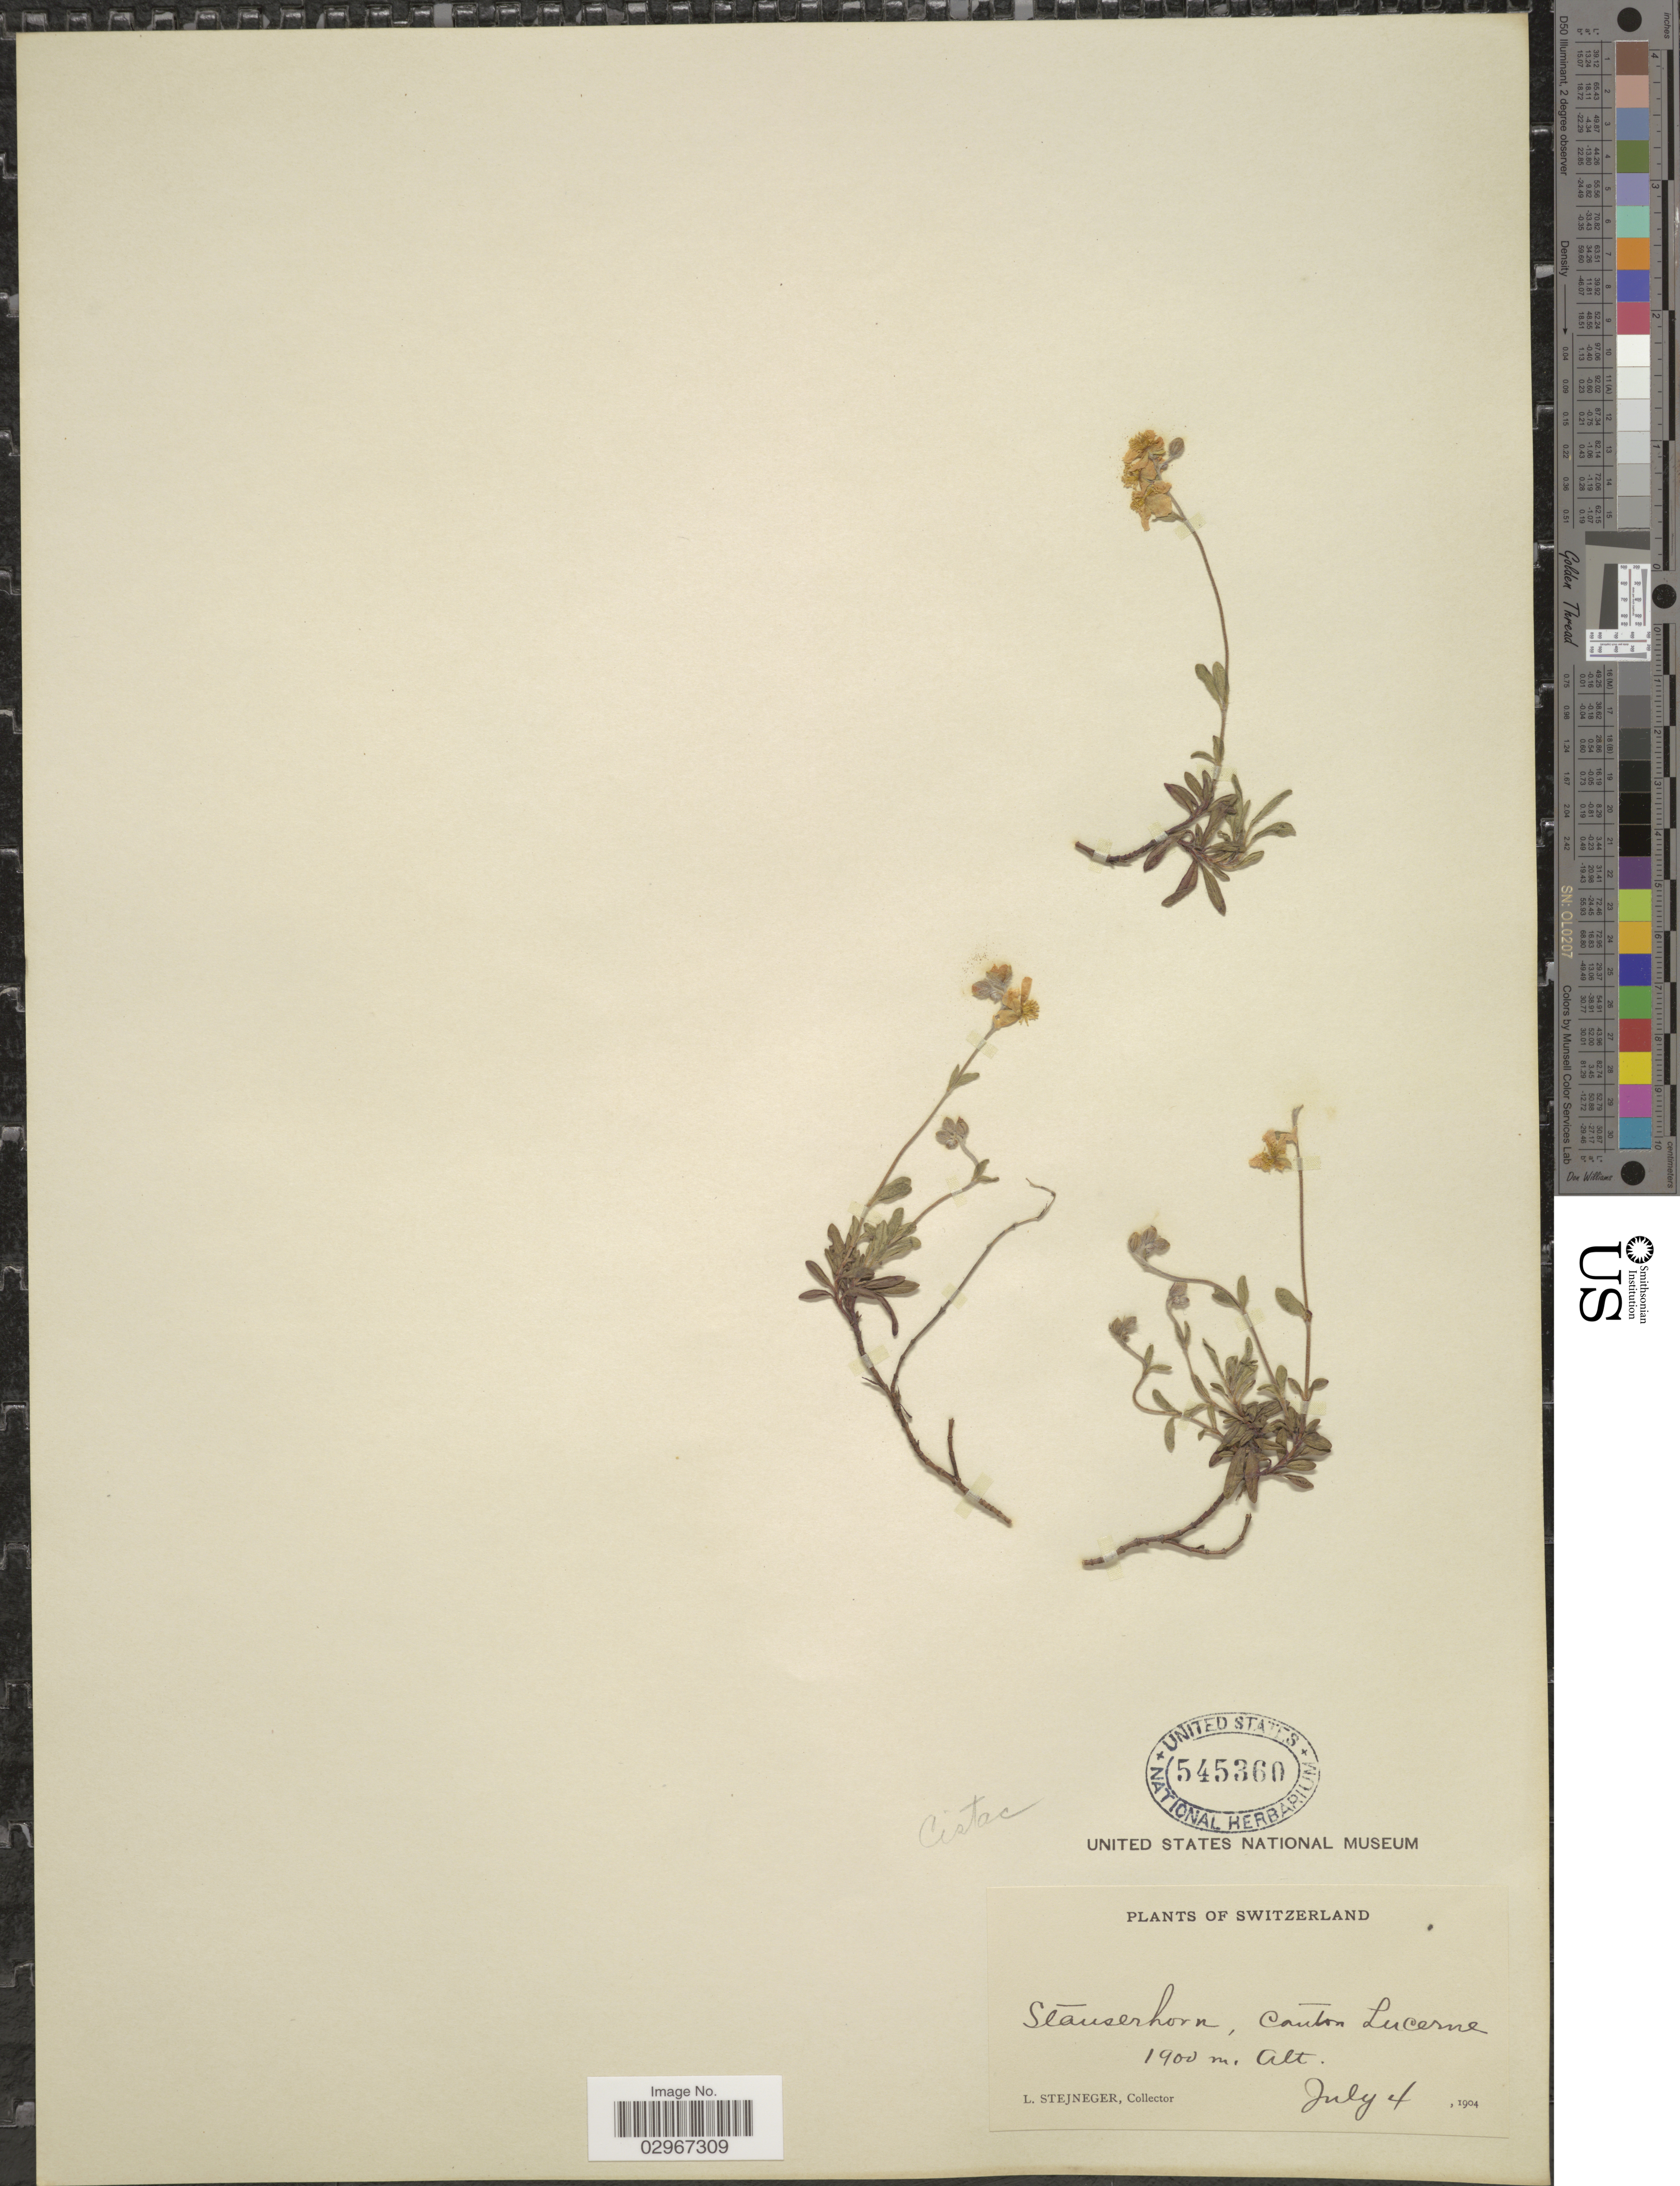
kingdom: Plantae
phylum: Tracheophyta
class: Magnoliopsida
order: Malvales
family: Cistaceae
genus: Helianthemum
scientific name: Helianthemum sp.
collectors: L. Stejneger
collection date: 1904-07-04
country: Switzerland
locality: Stanserhorn, Canton Lucerne.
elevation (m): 1900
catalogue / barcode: US 545360